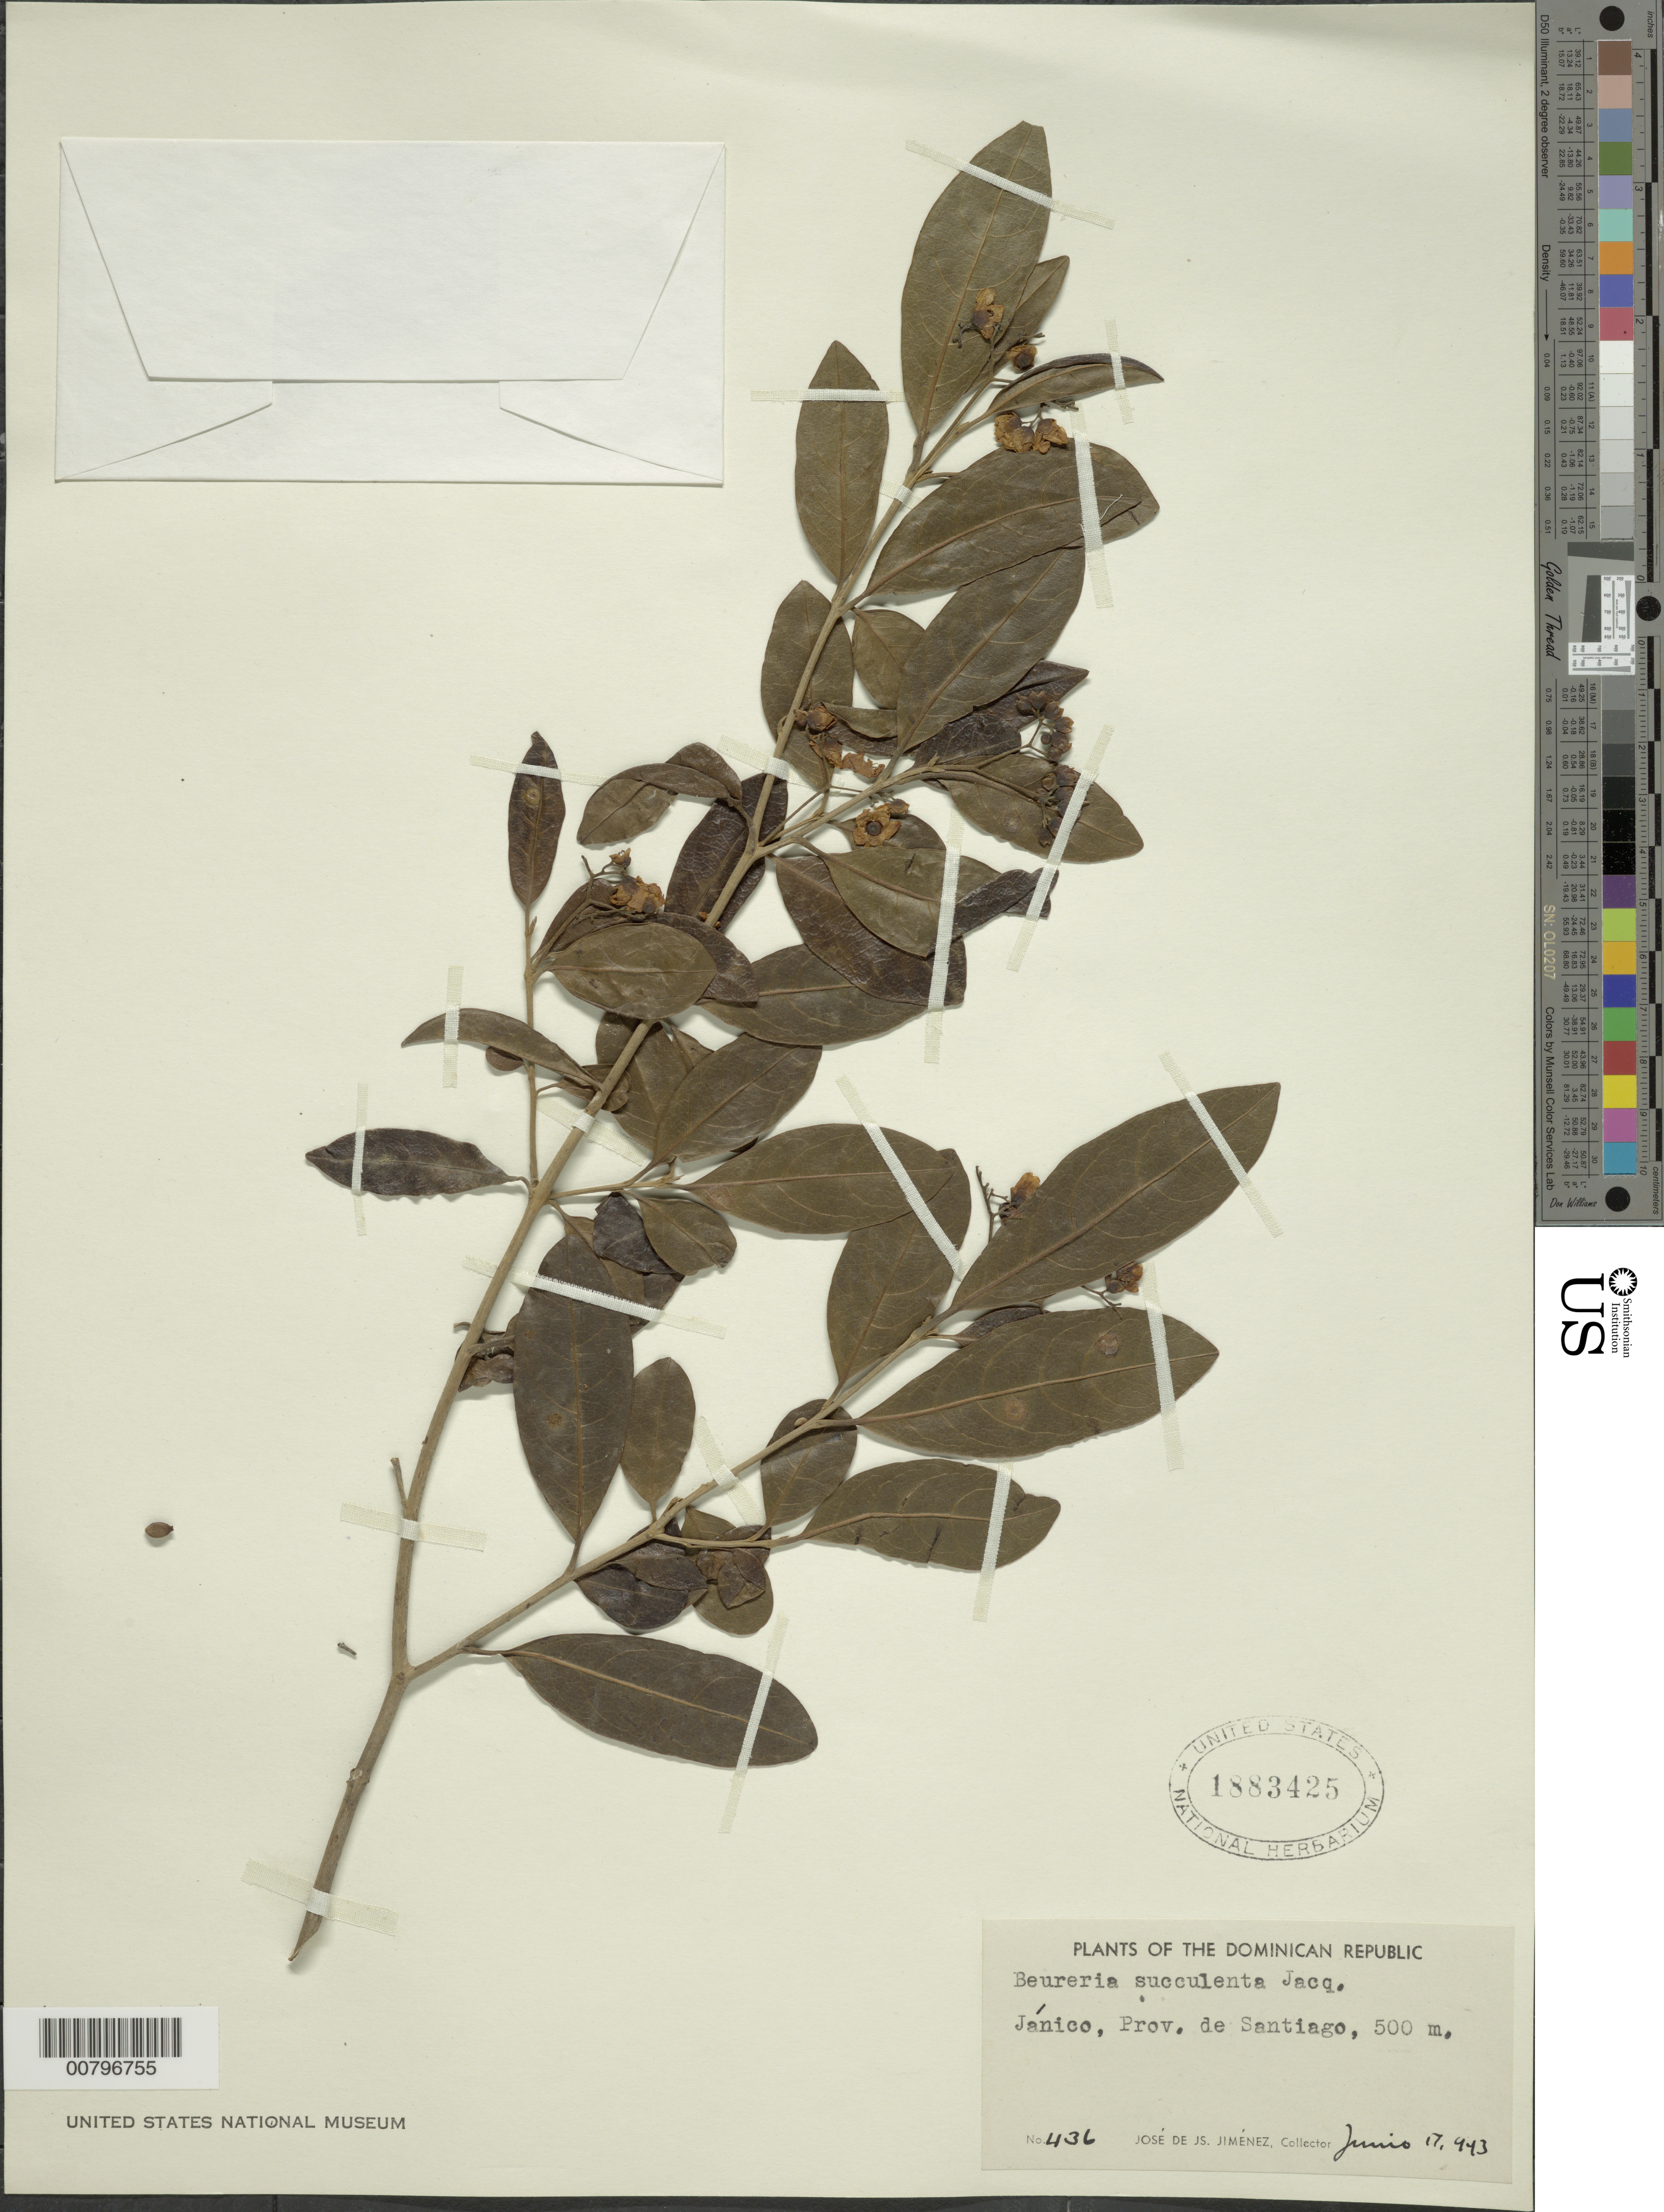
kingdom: Plantae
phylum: Tracheophyta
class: Magnoliopsida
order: Boraginales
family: Ehretiaceae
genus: Bourreria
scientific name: Bourreria succulenta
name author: Jacq.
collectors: J. J. Jiménez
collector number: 436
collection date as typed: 17 Jun 1943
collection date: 1943-06-17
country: Dominican Republic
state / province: Santiago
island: Hispaniola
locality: Jánico.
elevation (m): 500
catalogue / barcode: US 1883425